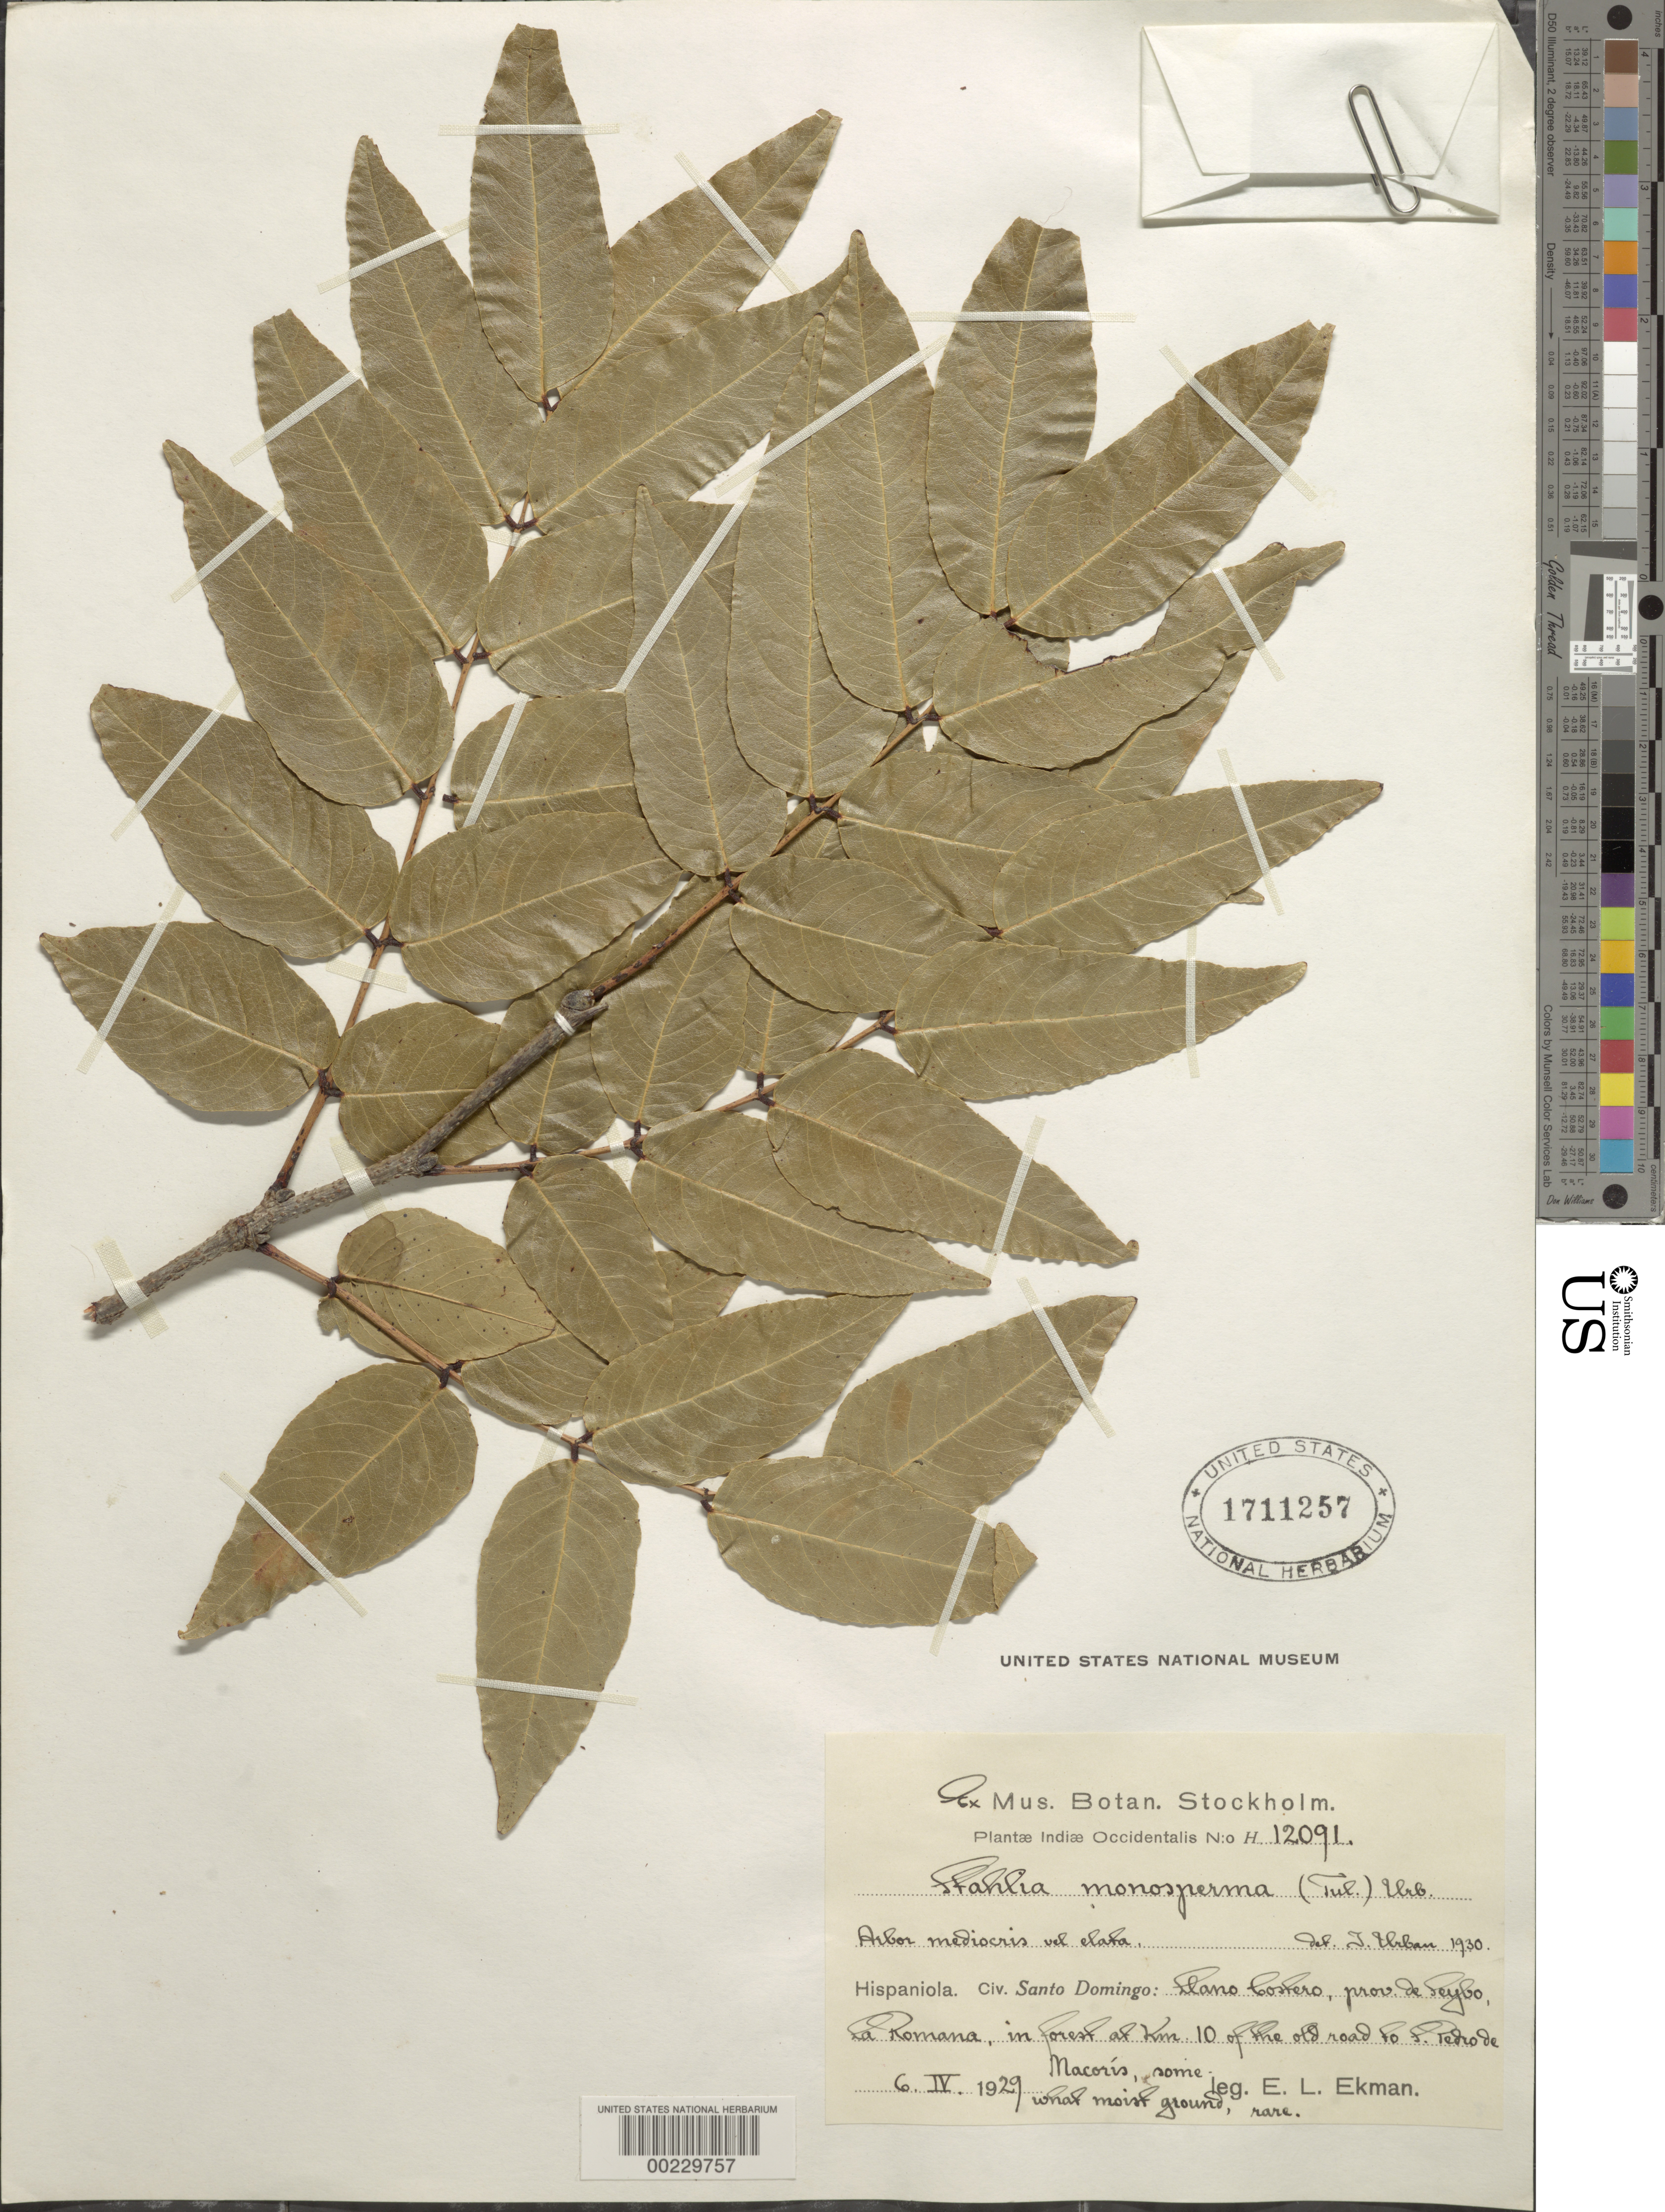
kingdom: Plantae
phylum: Tracheophyta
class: Magnoliopsida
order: Fabales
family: Fabaceae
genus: Libidibia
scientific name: Libidibia monosperma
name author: (Tul.) Gagnon & G.P. Lewis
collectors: E. L. Ekman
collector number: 12091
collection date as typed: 06 Apr 1929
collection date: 1929-04-06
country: Dominican Republic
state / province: El Seíbo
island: Hispaniola Island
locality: Llano costero; la romana, at km 10 of the old road to pedro de macoris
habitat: Somewhat moist ground; in forest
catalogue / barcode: US 1711257